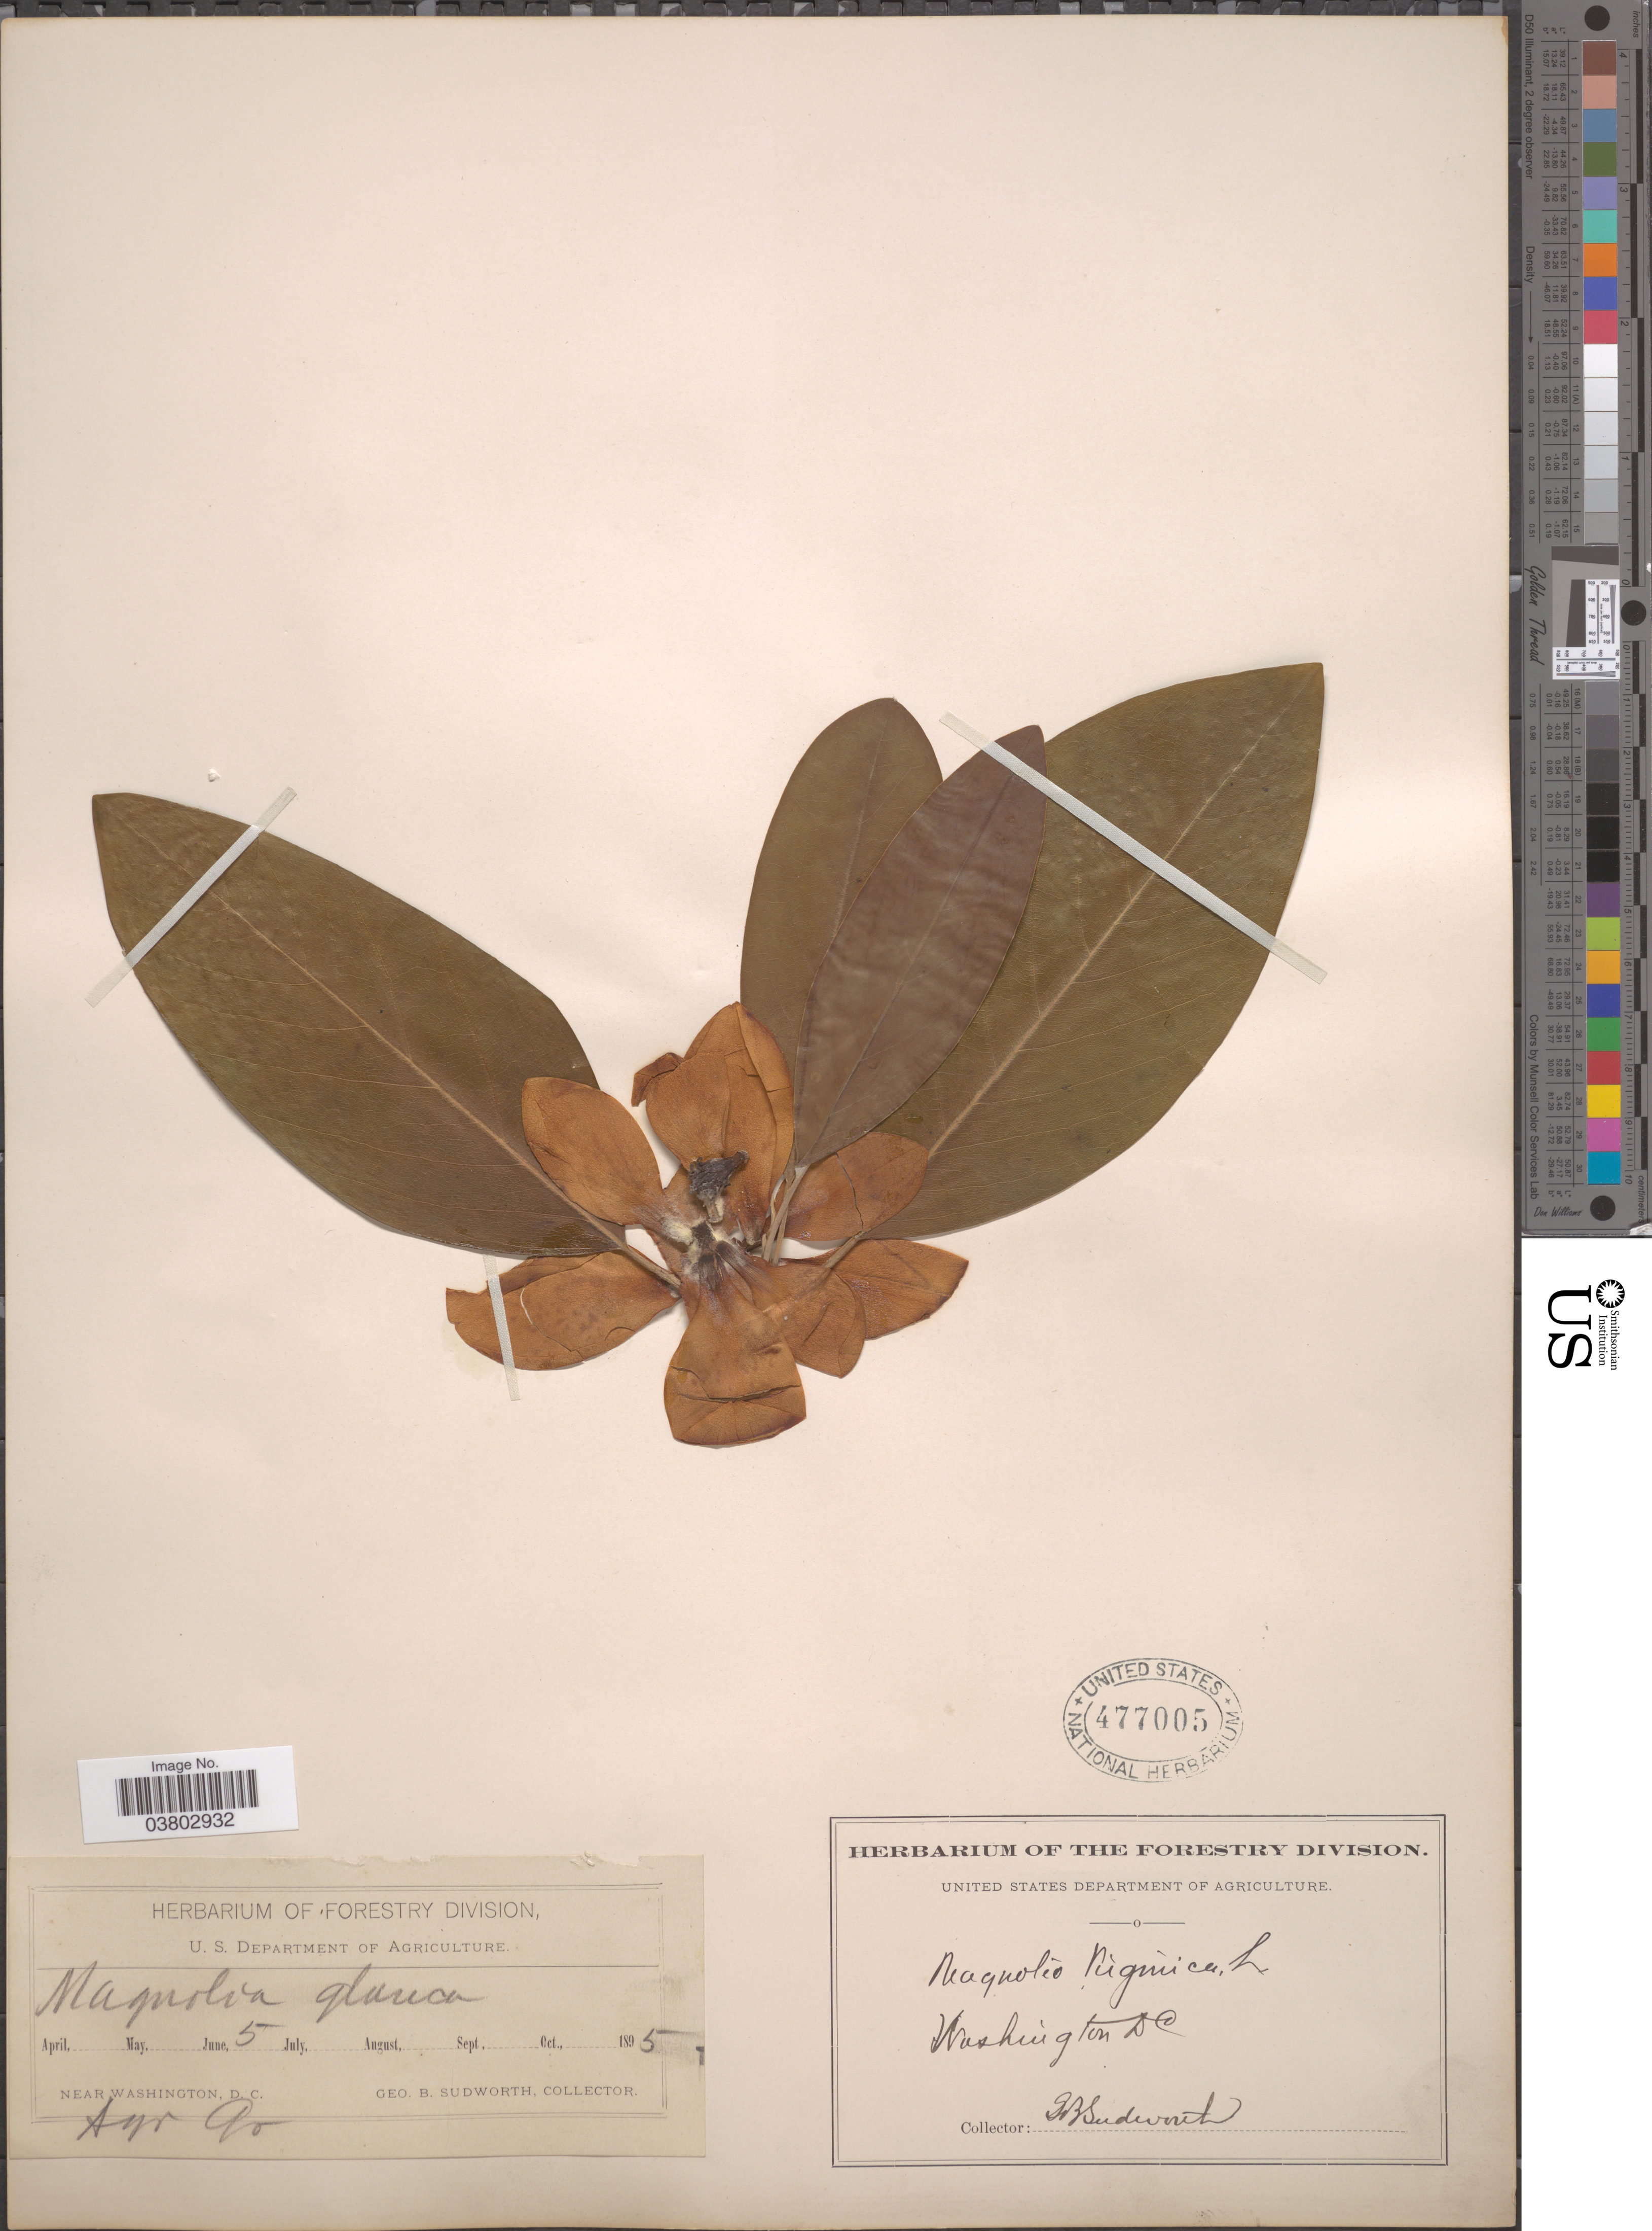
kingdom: Plantae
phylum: Tracheophyta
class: Magnoliopsida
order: Magnoliales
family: Magnoliaceae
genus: Magnolia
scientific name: Magnolia virginiana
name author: L.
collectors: G. B. Sudworth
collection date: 1895-06-05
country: United States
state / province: District of Columbia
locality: Near Washington. Agr. Gr.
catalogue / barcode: US 477005